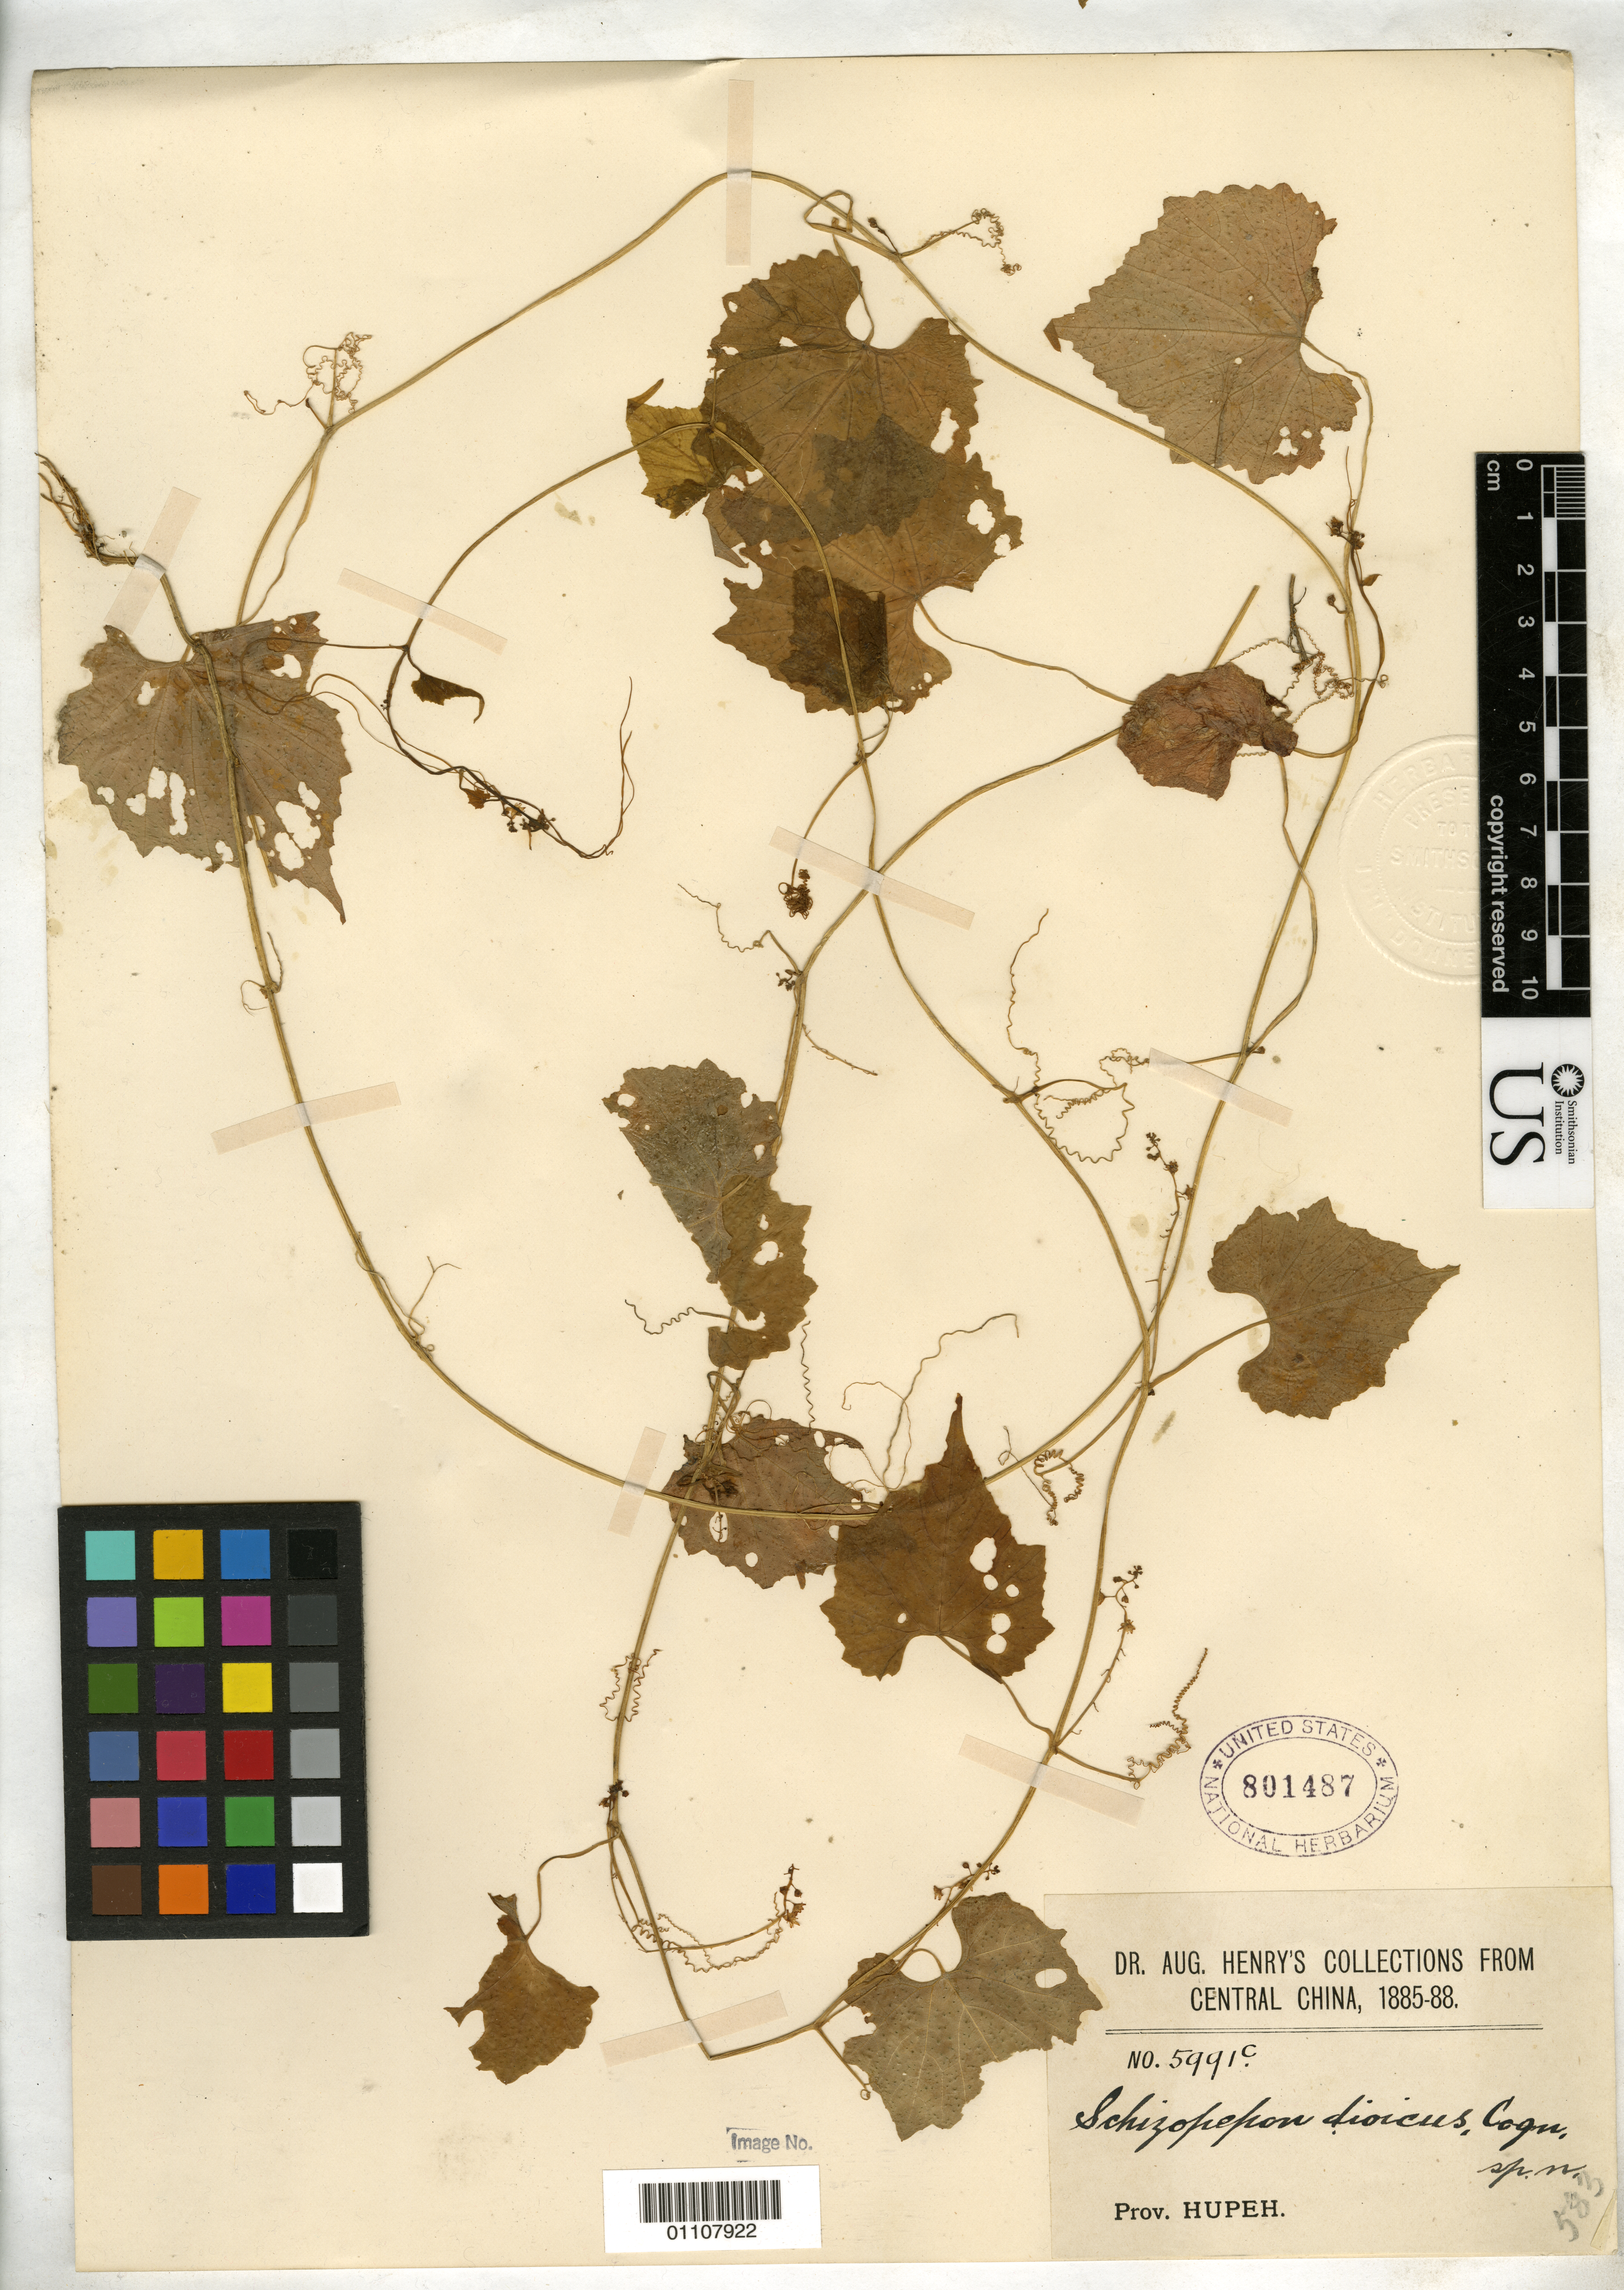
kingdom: Plantae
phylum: Tracheophyta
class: Magnoliopsida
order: Cucurbitales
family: Cucurbitaceae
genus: Schizopepon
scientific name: Schizopepon dioicus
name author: Cogn. ex Oliv.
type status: Possible Syntype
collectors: A. Henry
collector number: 5991 C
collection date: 1885/1888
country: China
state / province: Hubei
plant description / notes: Protologue cites collection 5991 (not 5991 C).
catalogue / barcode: US 801487